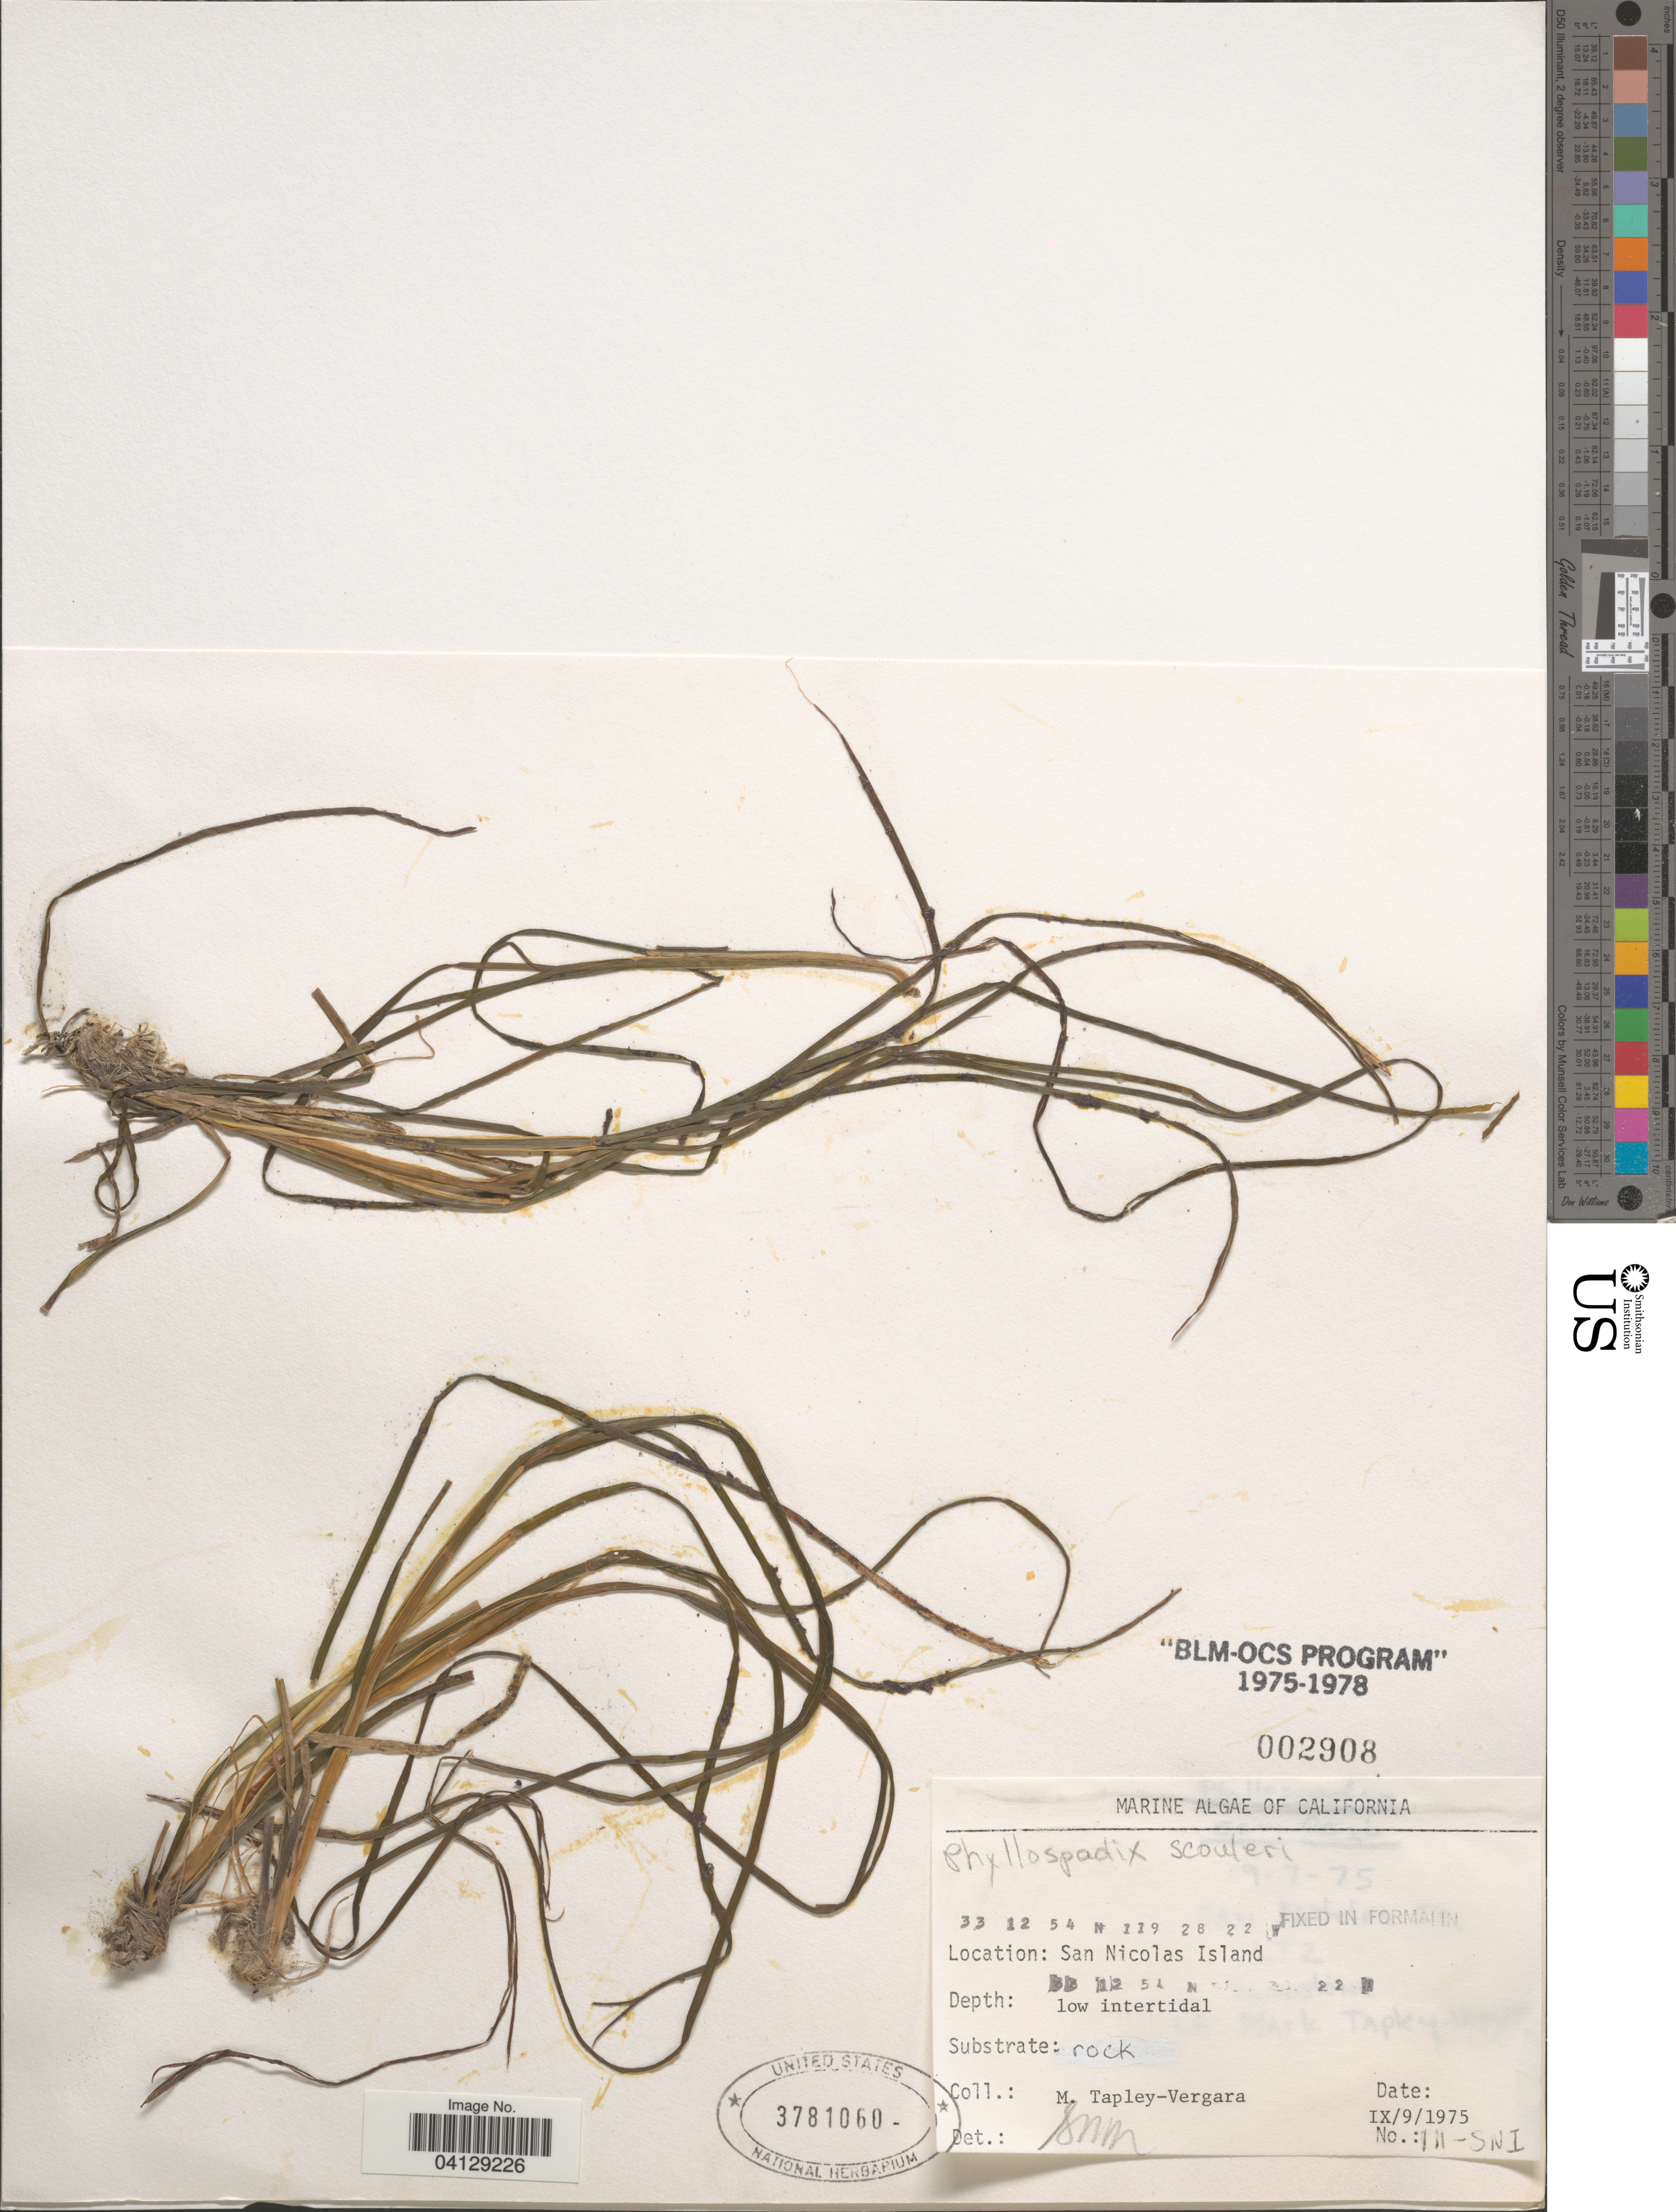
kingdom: Plantae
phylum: Tracheophyta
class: Liliopsida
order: Alismatales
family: Zosteraceae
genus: Phyllospadix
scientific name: Phyllospadix scouleri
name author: Hook.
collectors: M. Tapley-Vergara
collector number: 111-SNI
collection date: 1975-09-09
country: United States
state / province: California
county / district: Ventura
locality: San Nicolas Island.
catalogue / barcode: US 3781060